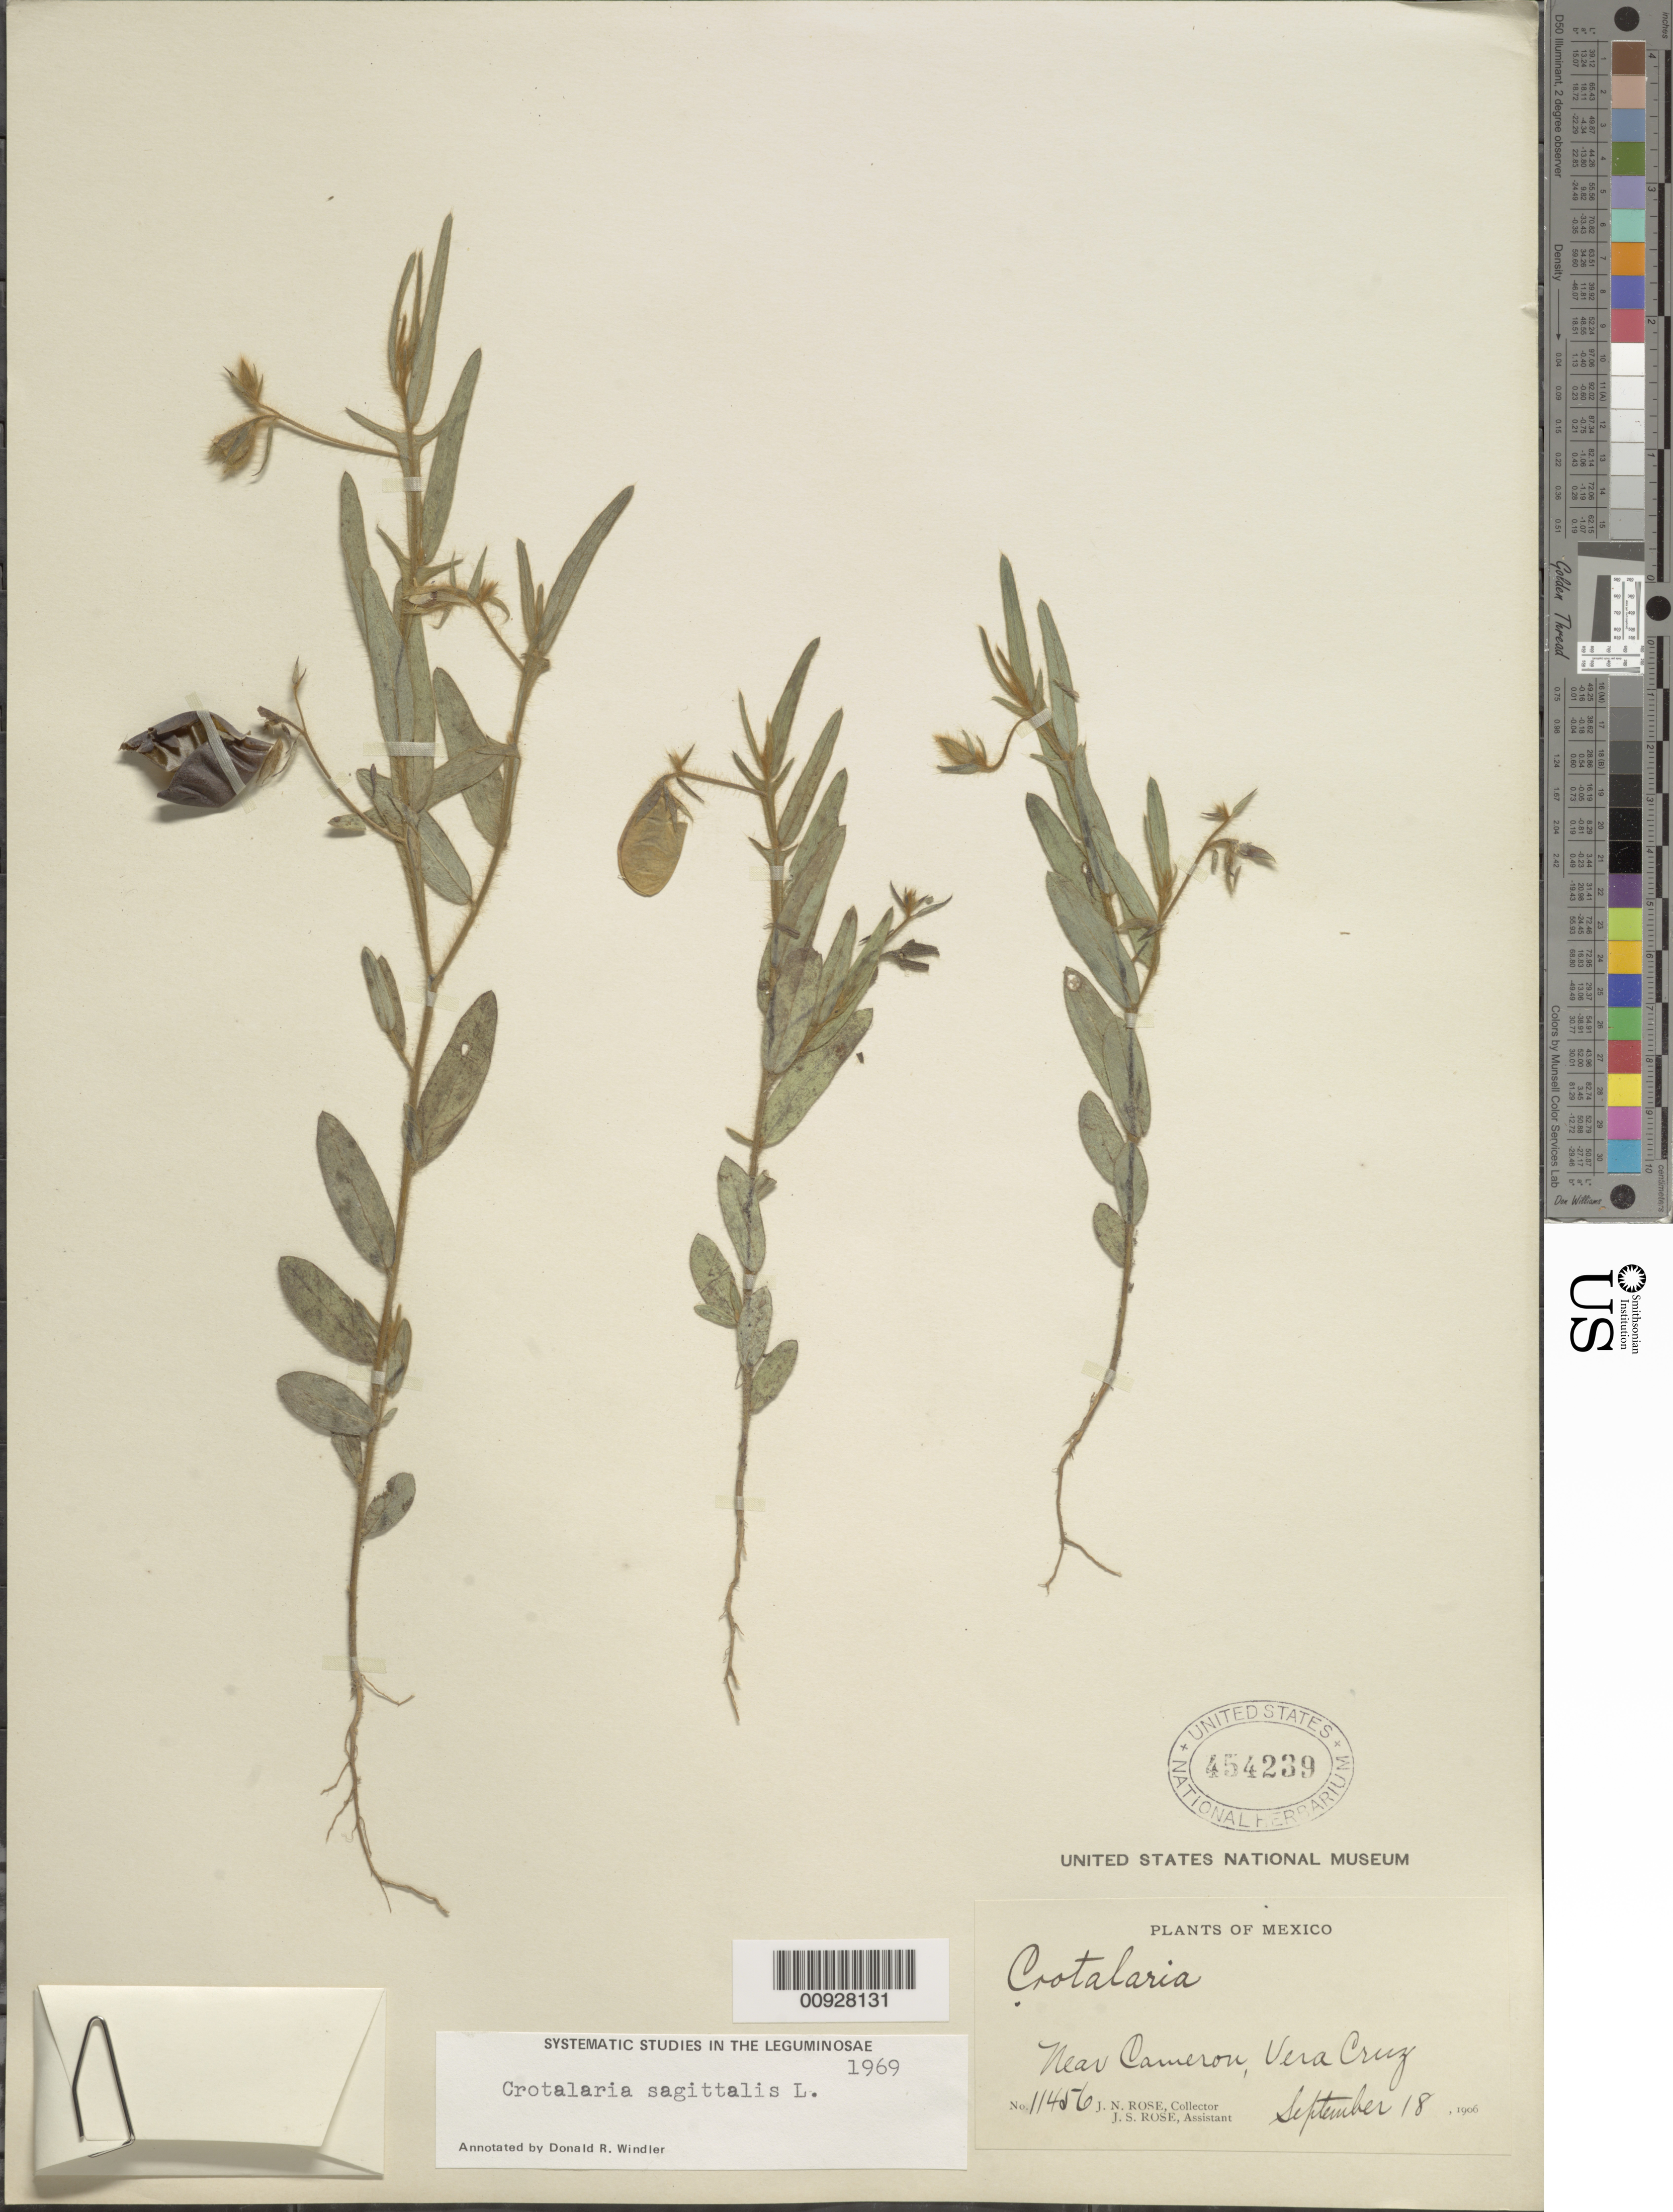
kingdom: Plantae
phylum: Tracheophyta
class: Magnoliopsida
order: Fabales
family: Fabaceae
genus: Crotalaria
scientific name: Crotalaria sagittalis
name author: L.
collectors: J. N. Rose & J. S. Rose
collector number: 11456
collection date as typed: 18 Sep 1906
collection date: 1906-09-18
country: Mexico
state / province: Veracruz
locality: Near Cameron [sic], Veracruz.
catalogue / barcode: US 454239